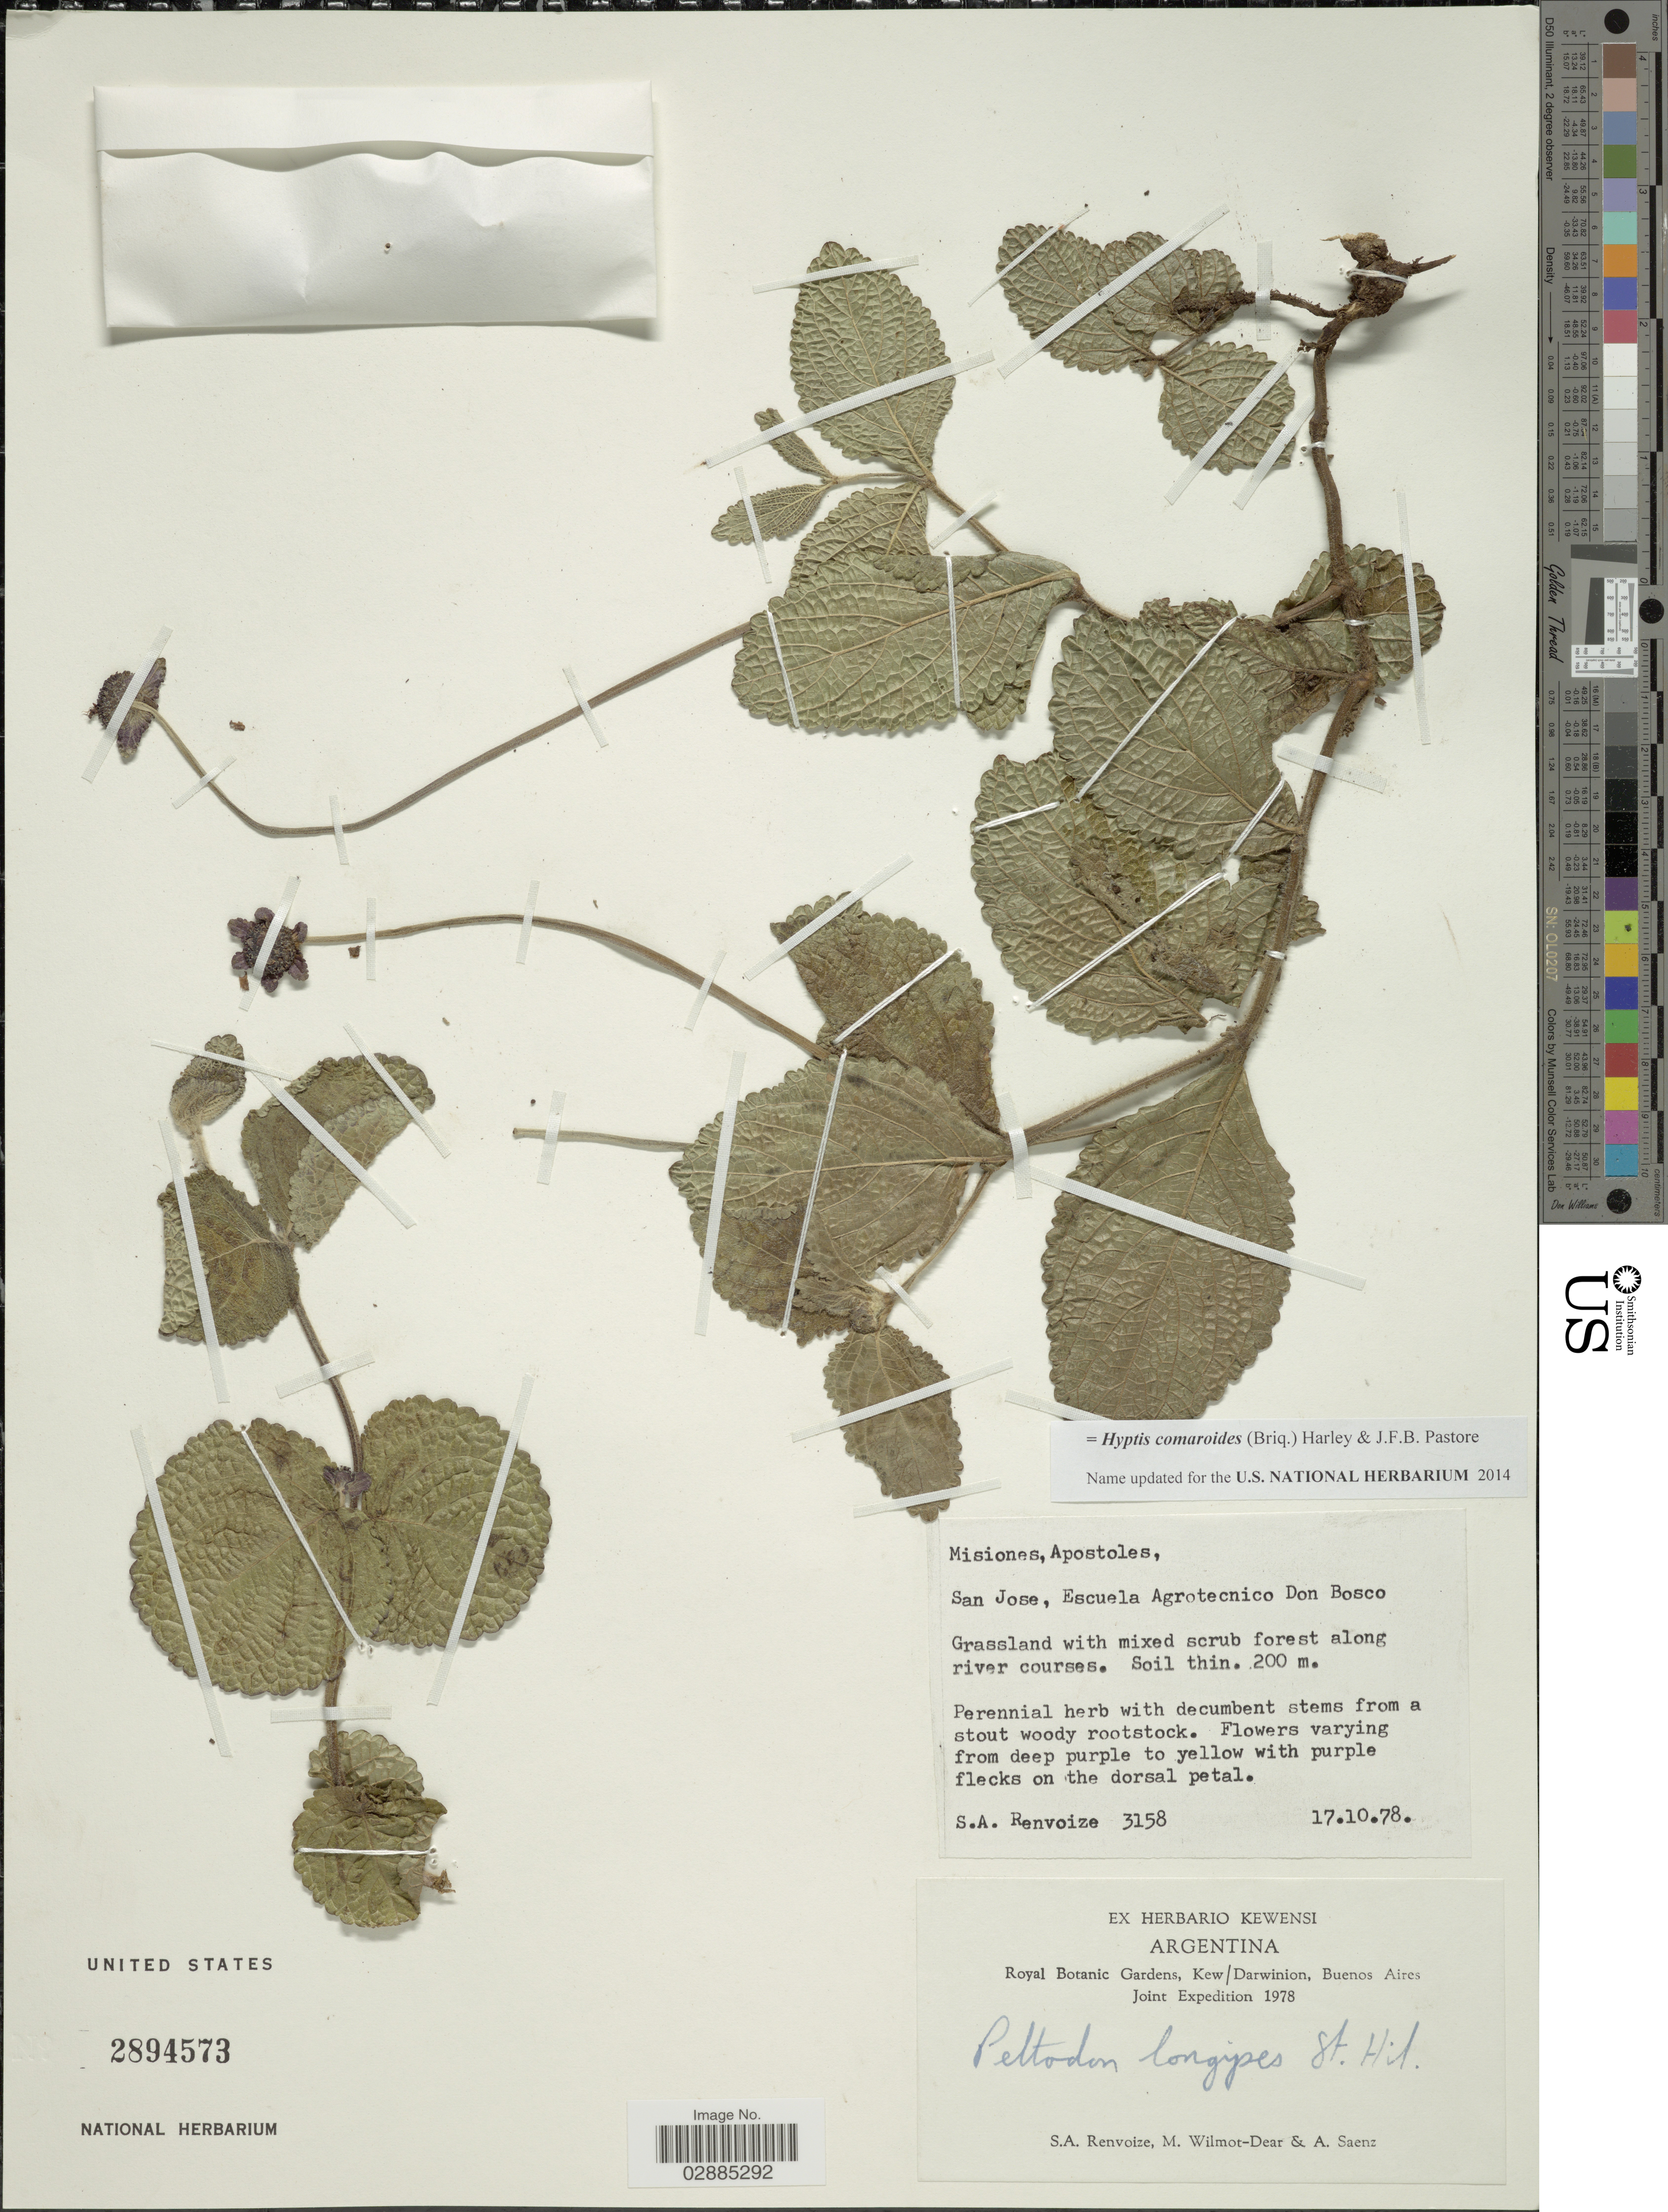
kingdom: Plantae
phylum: Tracheophyta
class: Magnoliopsida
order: Lamiales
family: Lamiaceae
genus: Hyptis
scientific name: Hyptis comaroides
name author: (Briq.) Harley & J.F.B. Pastore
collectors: S. A. Renvoize, M. Wilmot-Dear & A. Saenz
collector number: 3158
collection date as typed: Transcribed d/m/y: 17/10/78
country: Argentina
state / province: Misiones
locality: Apostoles. San Jose, Escuela Agrotecnico Don Bosco.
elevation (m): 200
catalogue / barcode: US 2894573